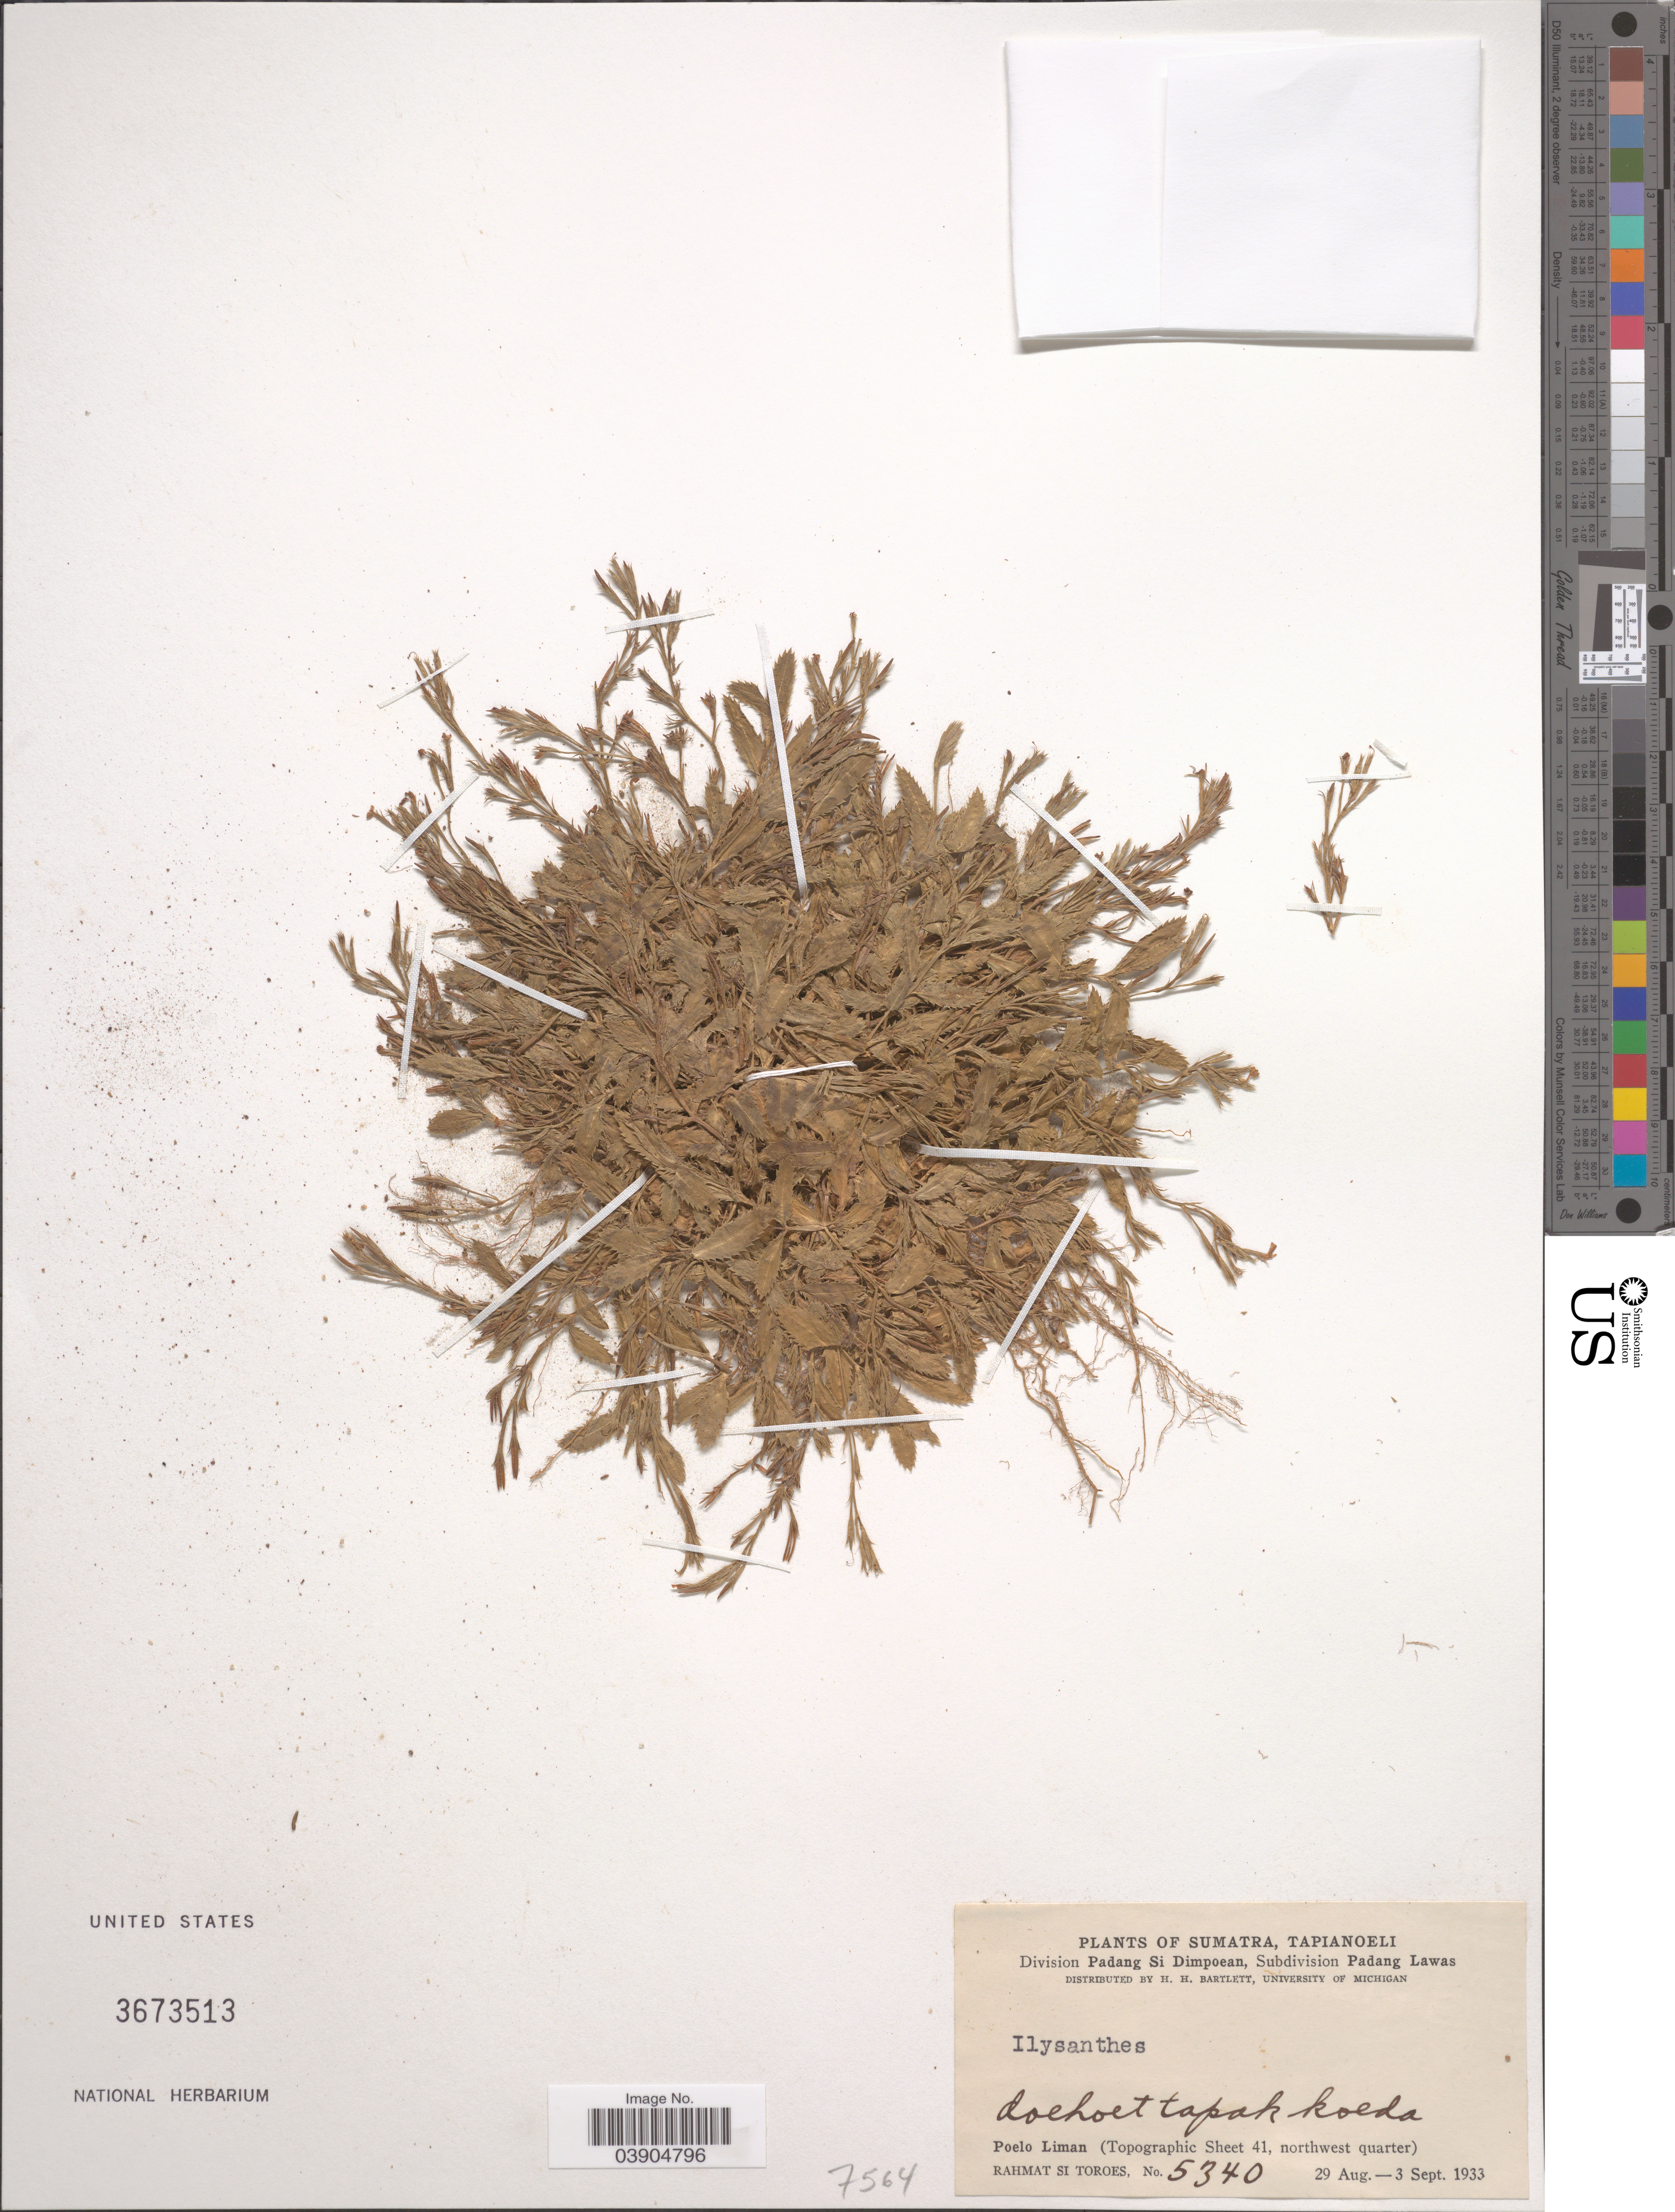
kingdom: Plantae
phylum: Tracheophyta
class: Magnoliopsida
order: Lamiales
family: Linderniaceae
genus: Lindernia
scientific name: Lindernia sp.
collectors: Rahmat Si Boeea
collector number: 5340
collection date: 1933-08-29/1933-09-03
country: Indonesia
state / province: Sumatra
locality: Tapianoeli. Division Padang Si Dimpoean, Subdivision Padang Lawas. Poelo Liman (Topographic Sheet 41, northwest quarter).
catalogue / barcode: US 3673513